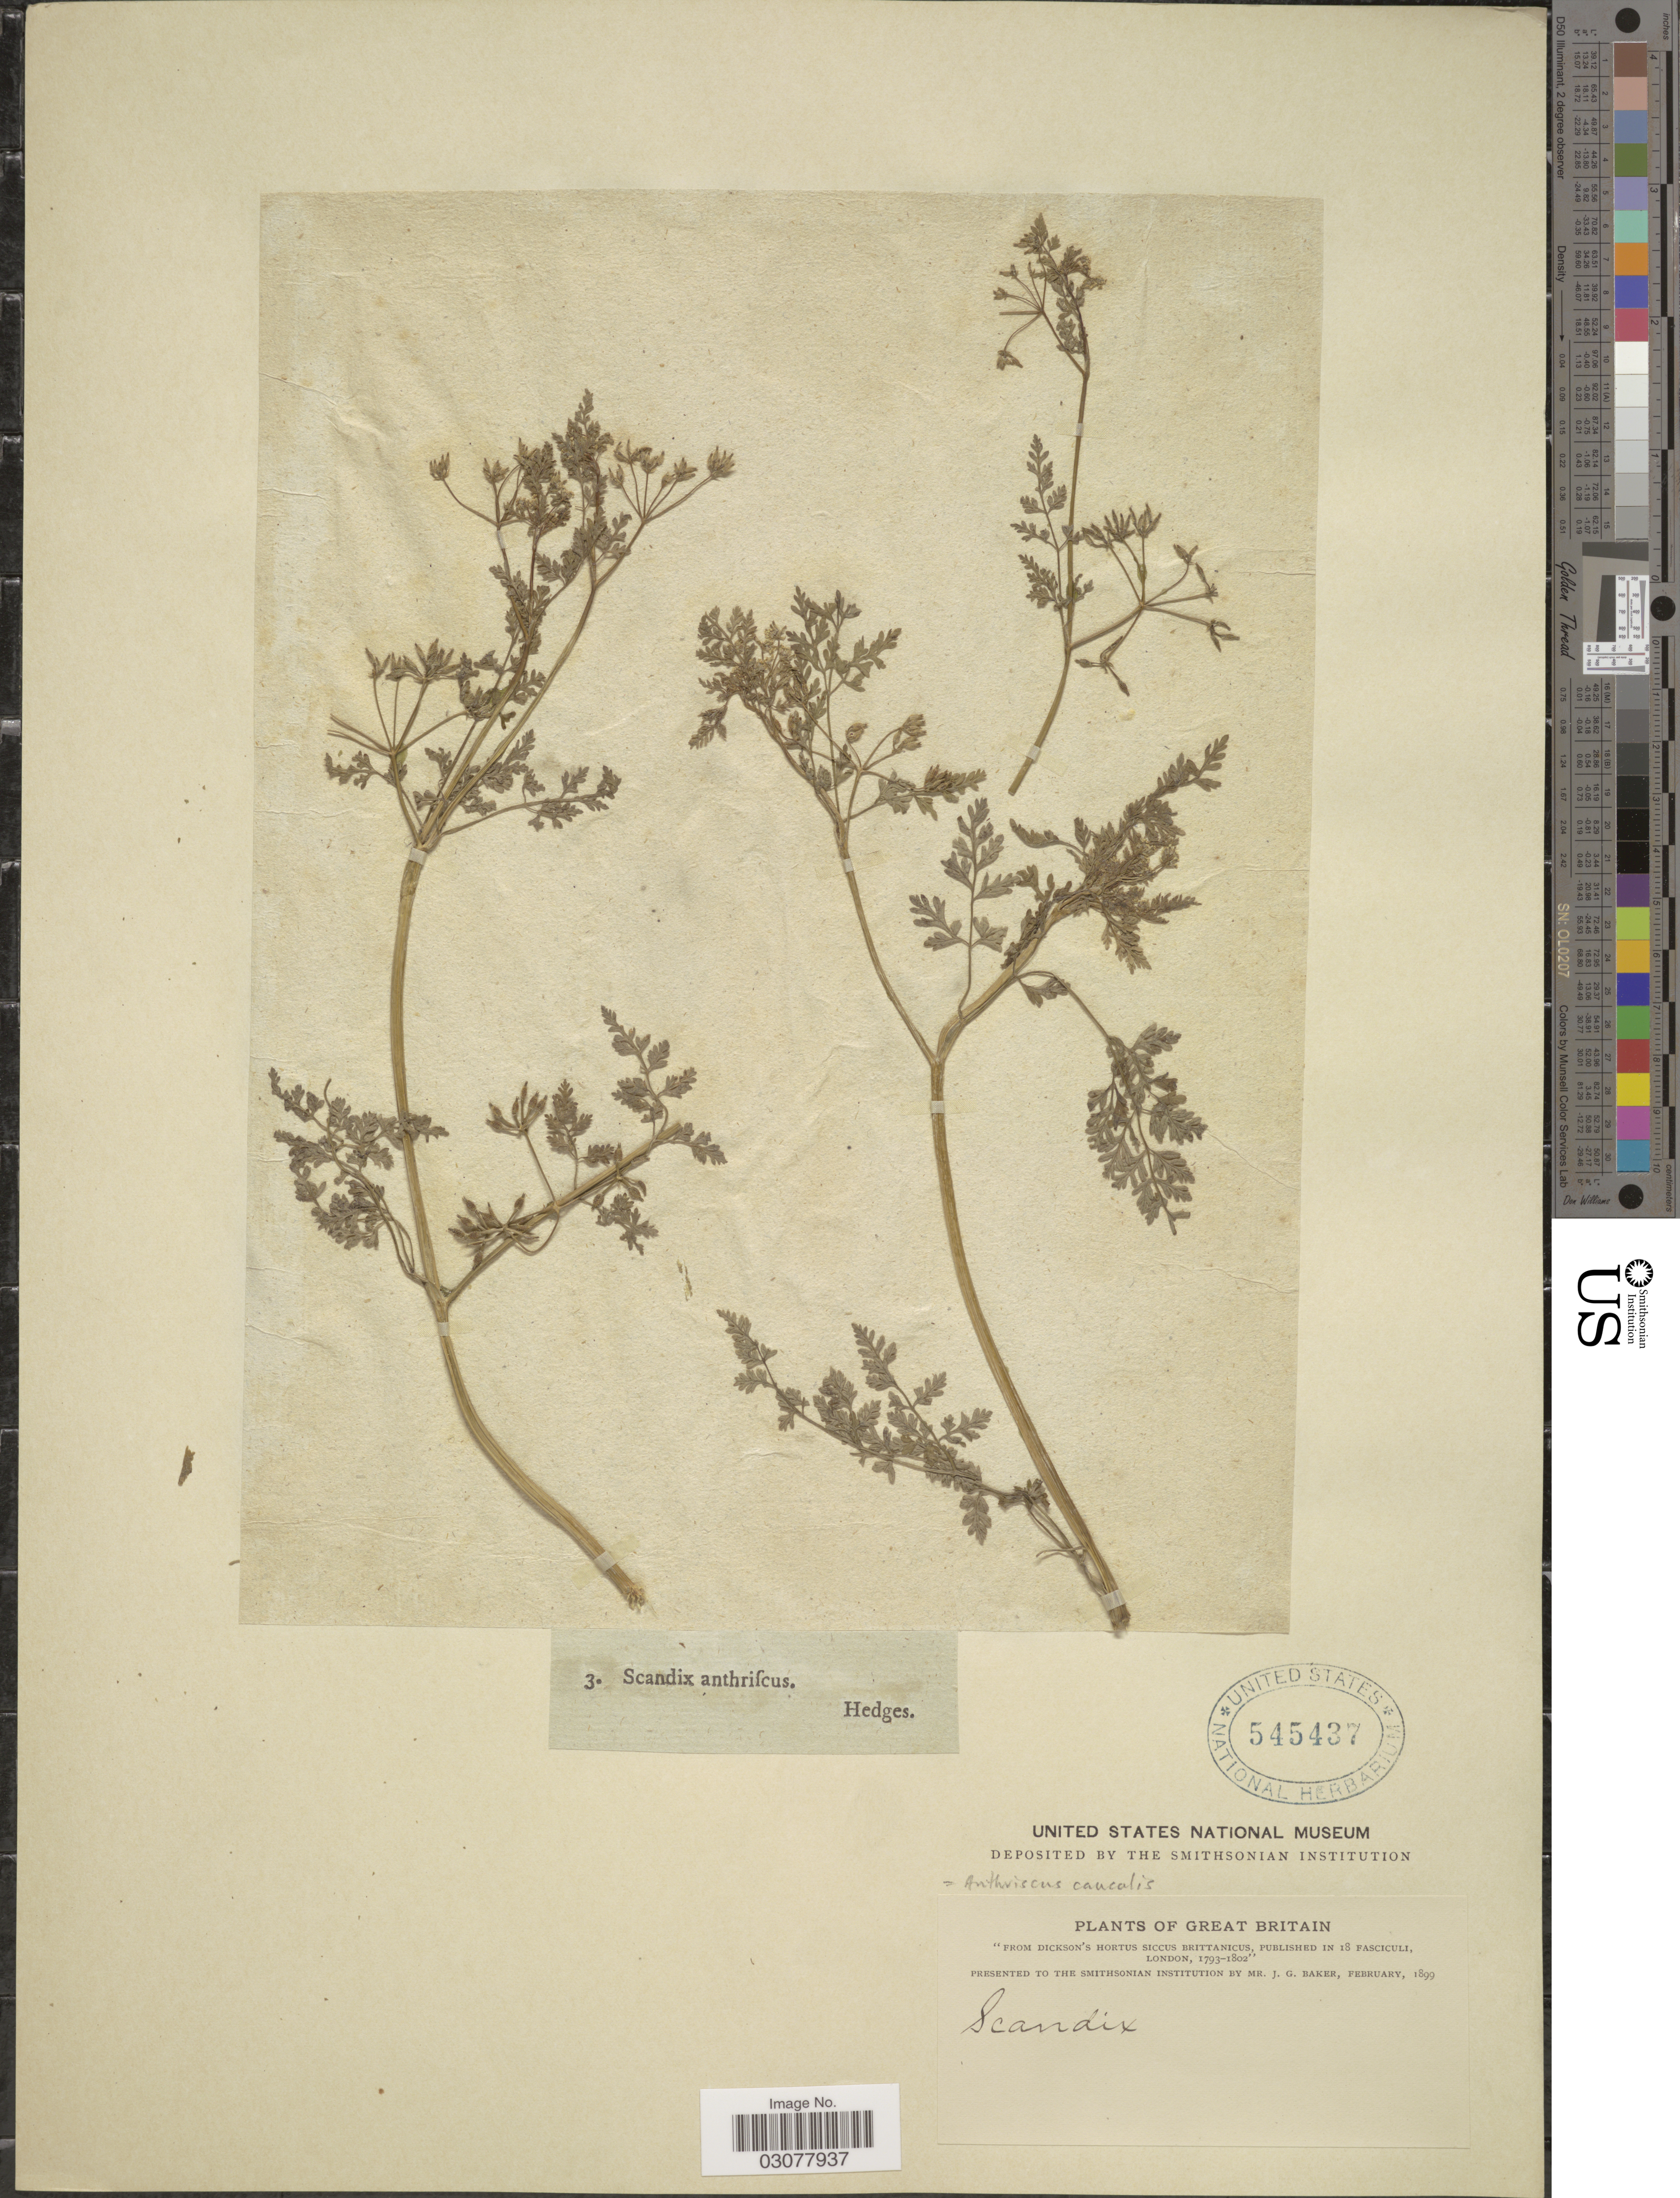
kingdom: Plantae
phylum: Tracheophyta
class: Magnoliopsida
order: Apiales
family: Apiaceae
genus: Anthriscus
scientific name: Anthriscus cerefolium var. cerefolium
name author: (L.) Hoffm.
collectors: Hedges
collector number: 3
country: United Kingdom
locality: Great Britain.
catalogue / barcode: US 545437